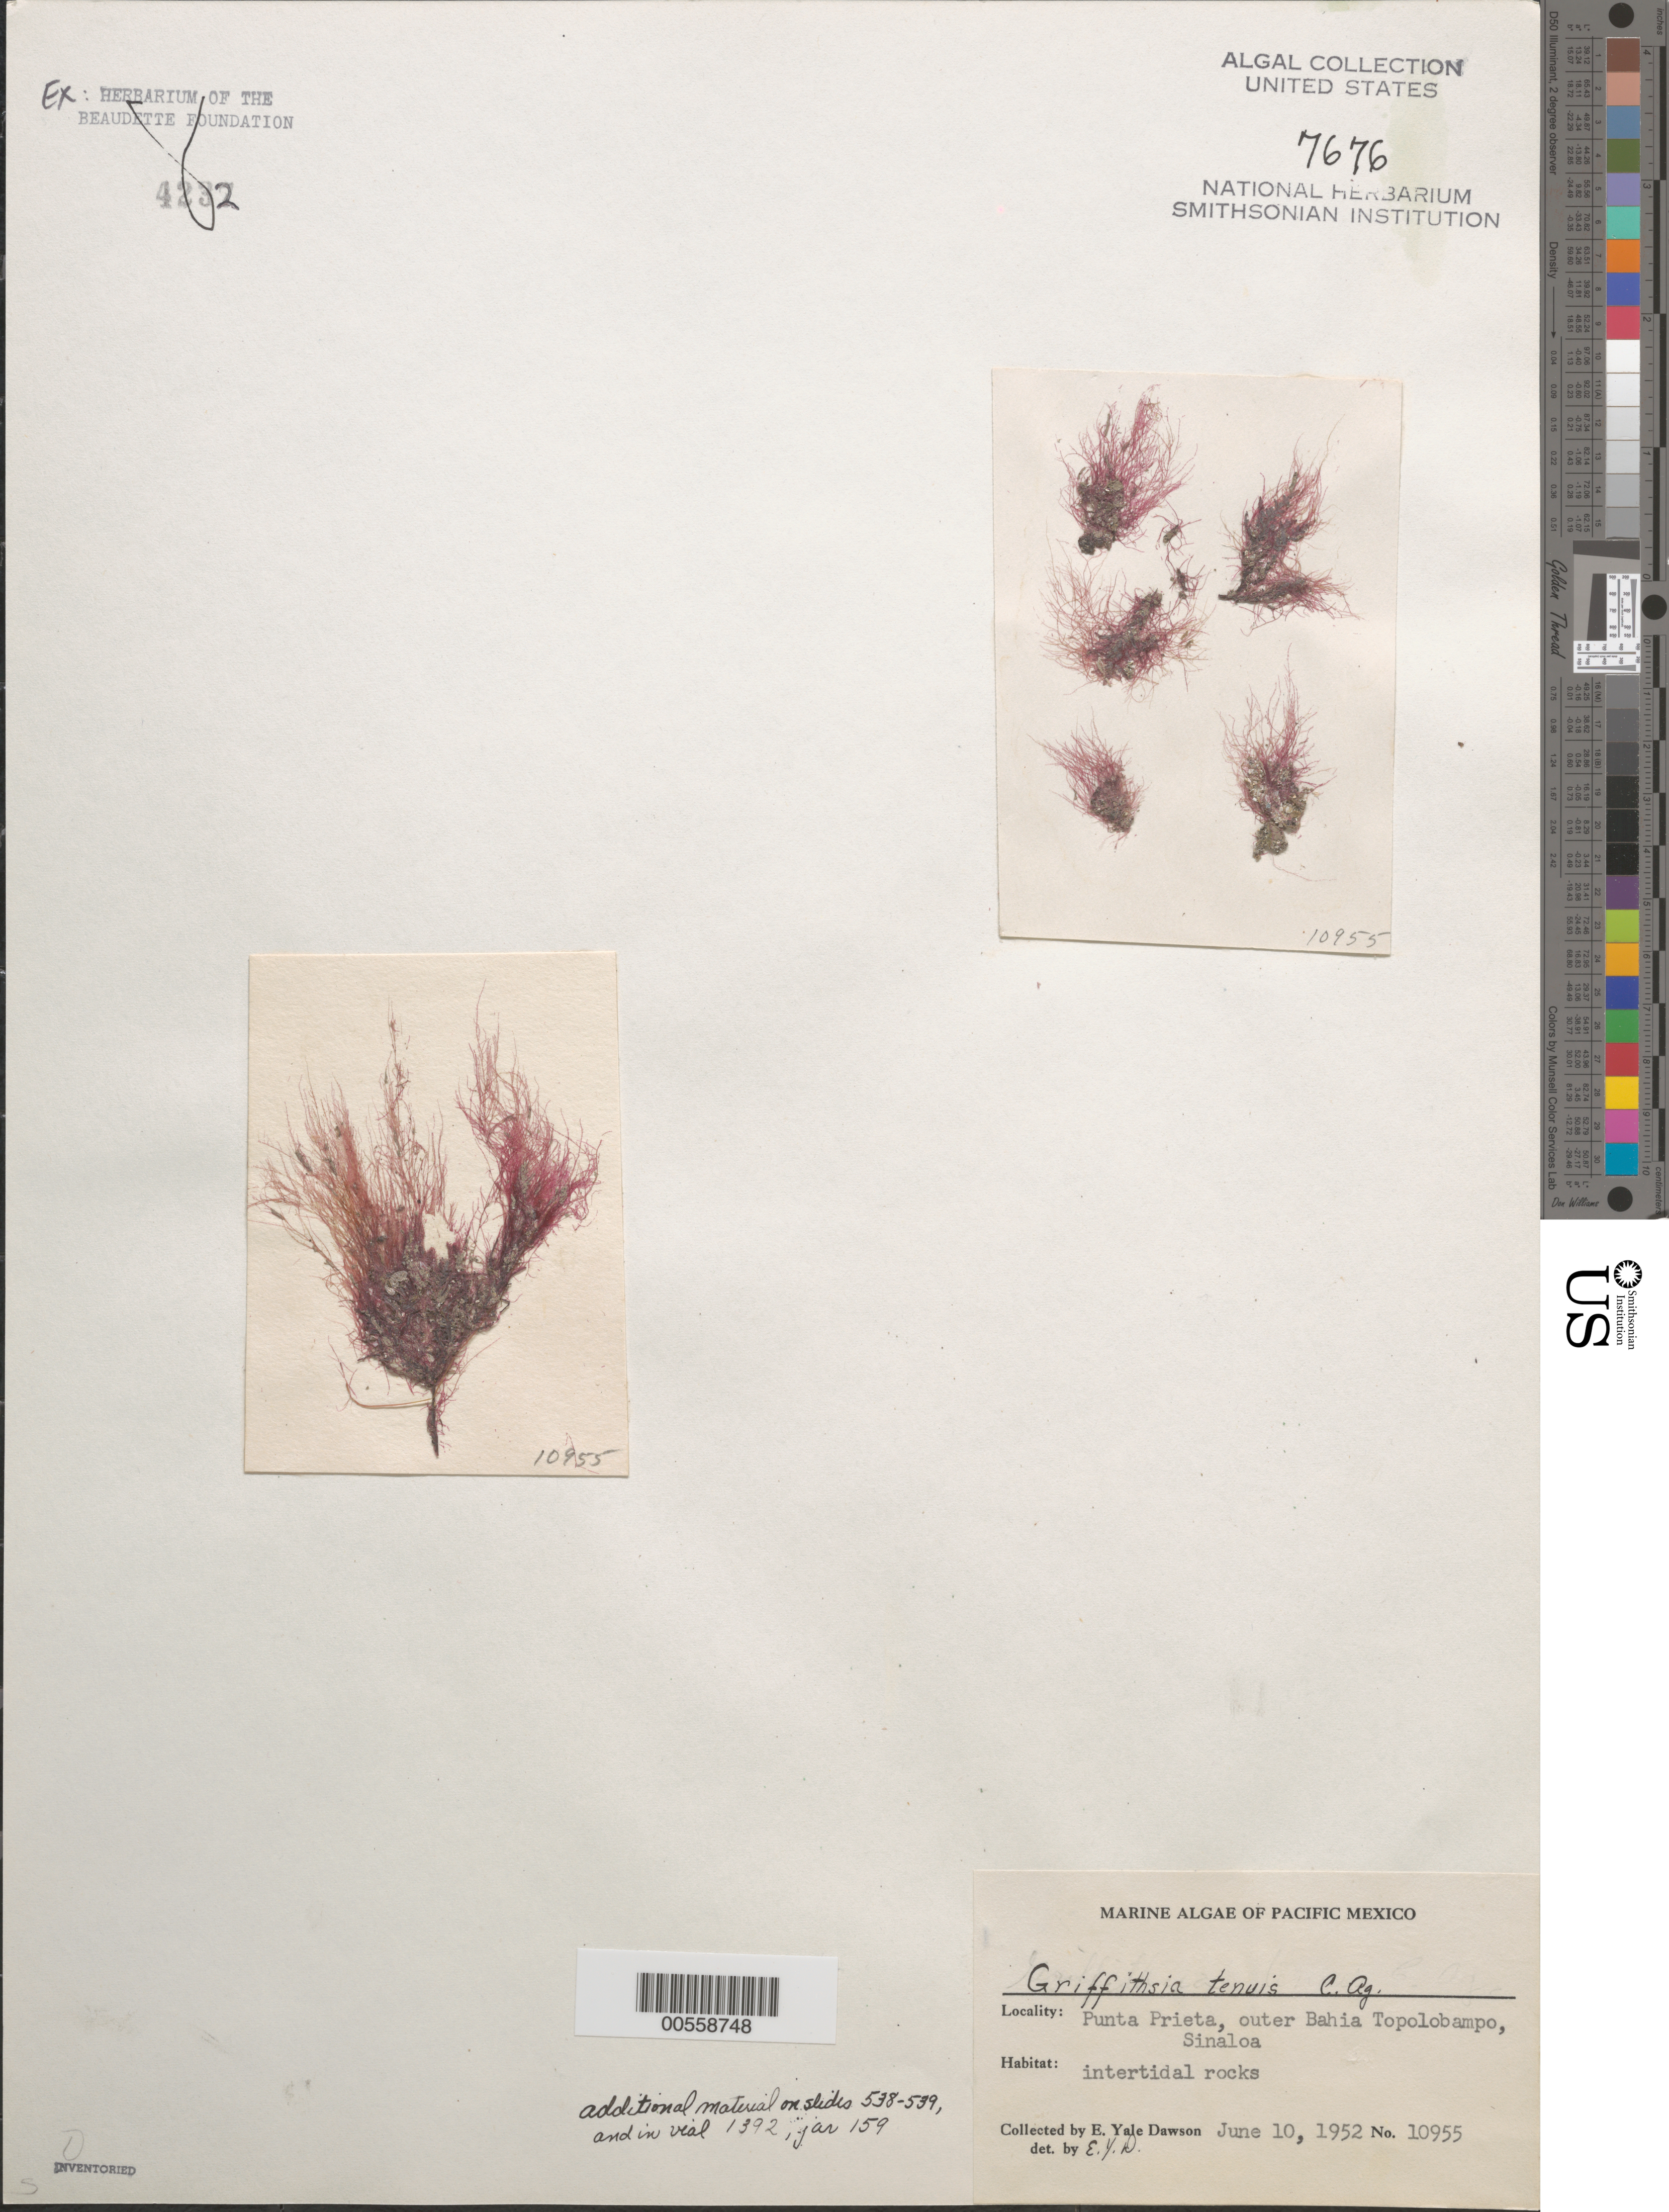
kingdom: Plantae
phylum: Rhodophyta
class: Florideophyceae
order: Ceramiales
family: Wrangeliaceae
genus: Anotrichium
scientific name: Anotrichium tenue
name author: (C. Agardh) Nägeli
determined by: Algae name updating Project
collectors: E. Y. Dawson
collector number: EYD 10955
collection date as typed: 10 Jun 1952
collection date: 1952-06-10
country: Mexico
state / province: Sinaloa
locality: Punta Prieta, Bahia Topolobampo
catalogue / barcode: US 7676